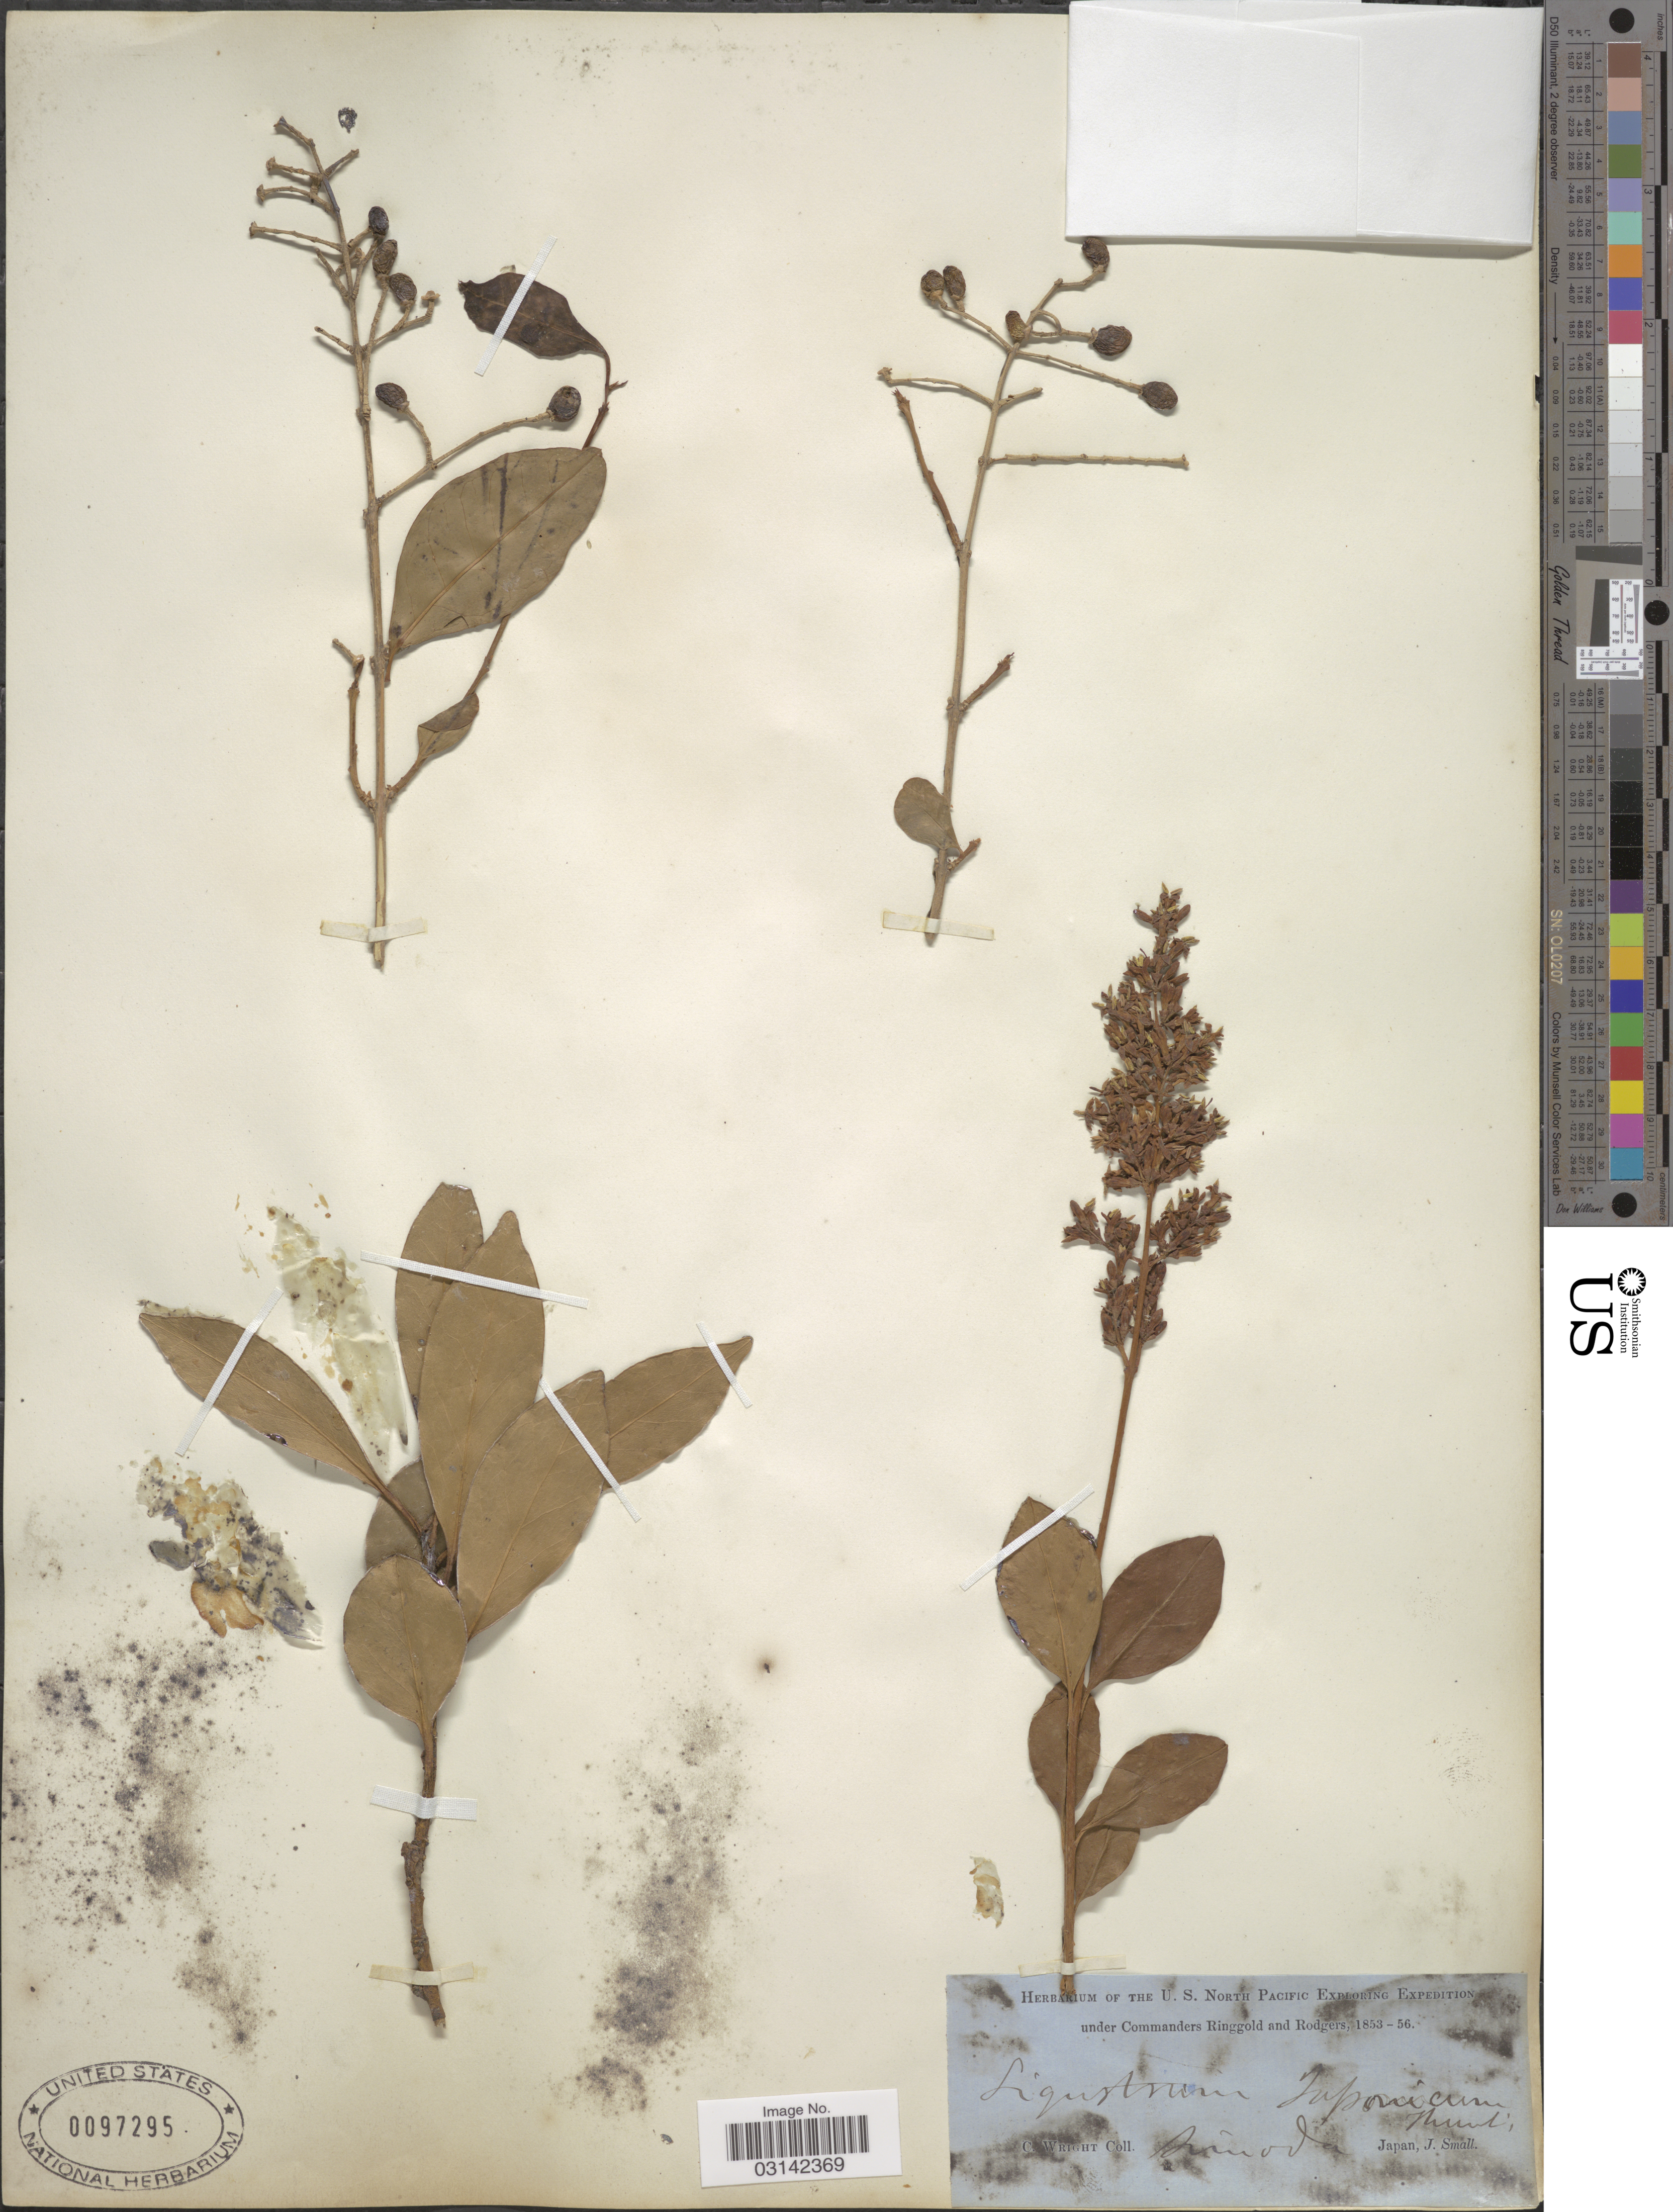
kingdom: Plantae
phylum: Tracheophyta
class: Magnoliopsida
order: Lamiales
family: Oleaceae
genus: Ligustrum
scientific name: Ligustrum japonicum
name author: Thunb.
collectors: C. Wright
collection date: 1853/1856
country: Japan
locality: Simoda.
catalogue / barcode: US 97295